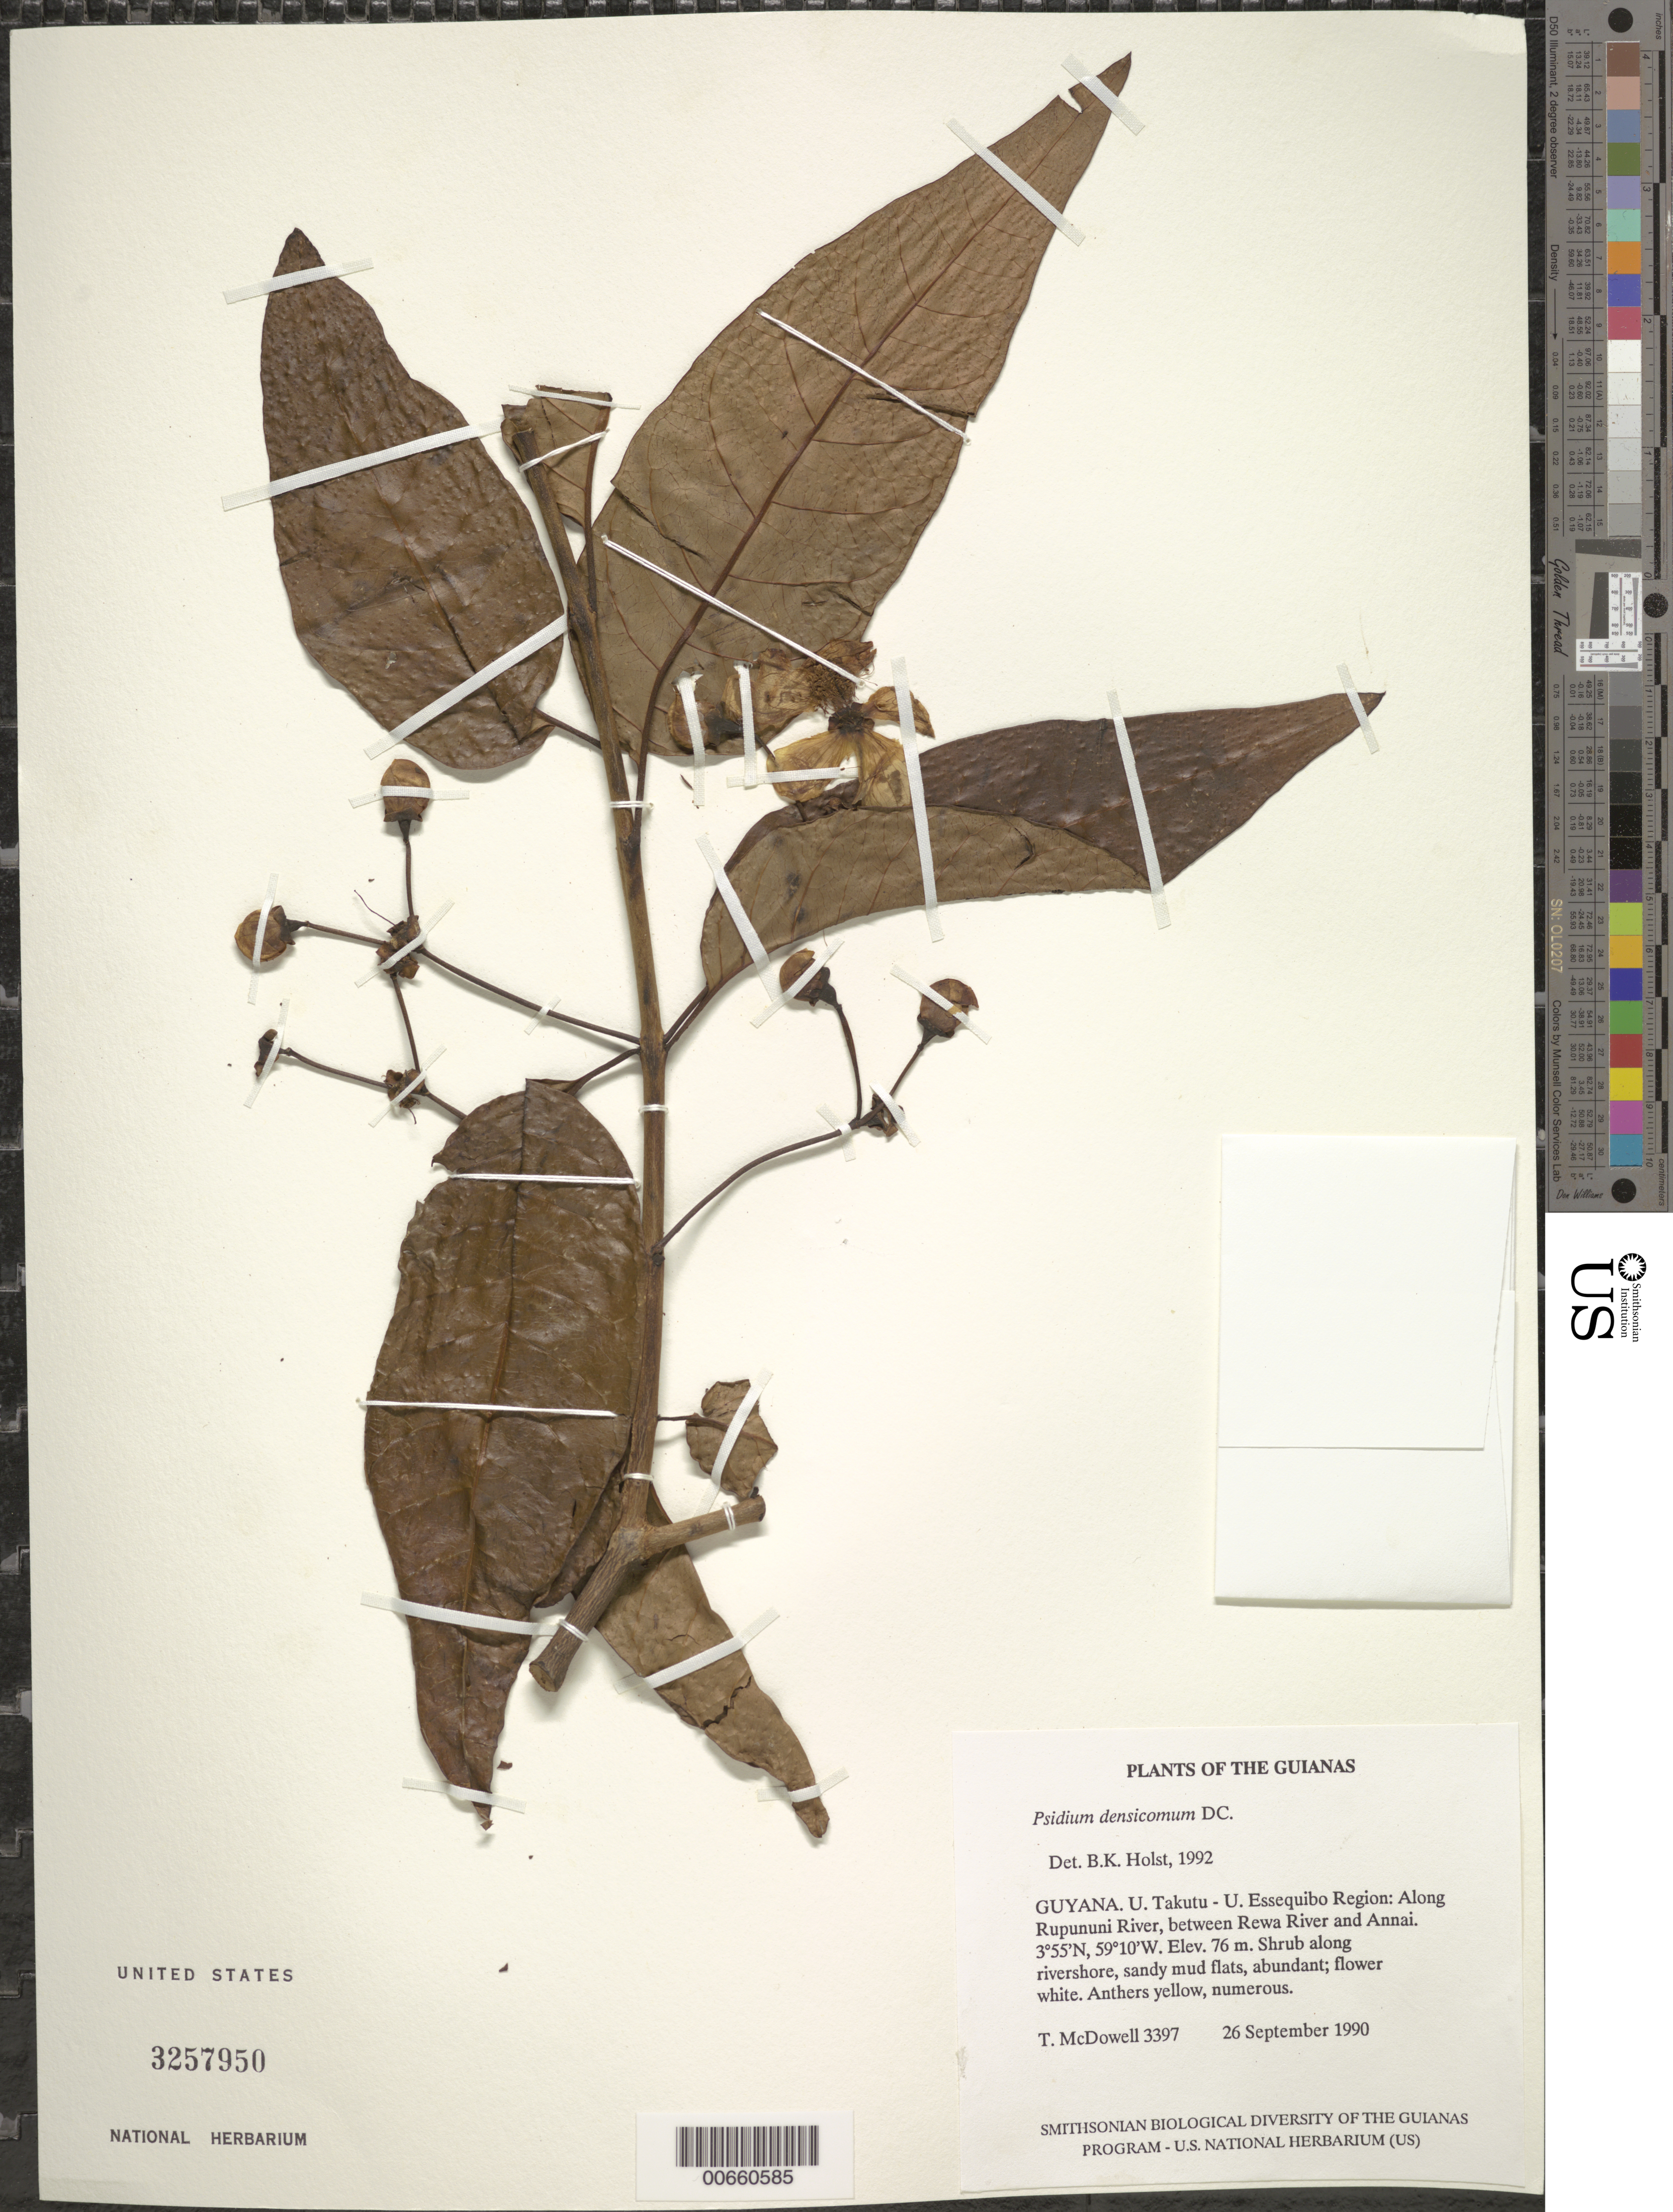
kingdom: Plantae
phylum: Tracheophyta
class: Magnoliopsida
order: Myrtales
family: Myrtaceae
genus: Psidium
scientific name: Psidium densicomum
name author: DC.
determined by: Holst, Bruce K.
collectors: T. McDowell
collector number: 3397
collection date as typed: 26 September 1990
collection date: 1990-09-26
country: Guyana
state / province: U. Takutu-U. Essequibo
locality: Along Rupununi River, between Rewa River and Annai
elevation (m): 76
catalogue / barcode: US 3257950